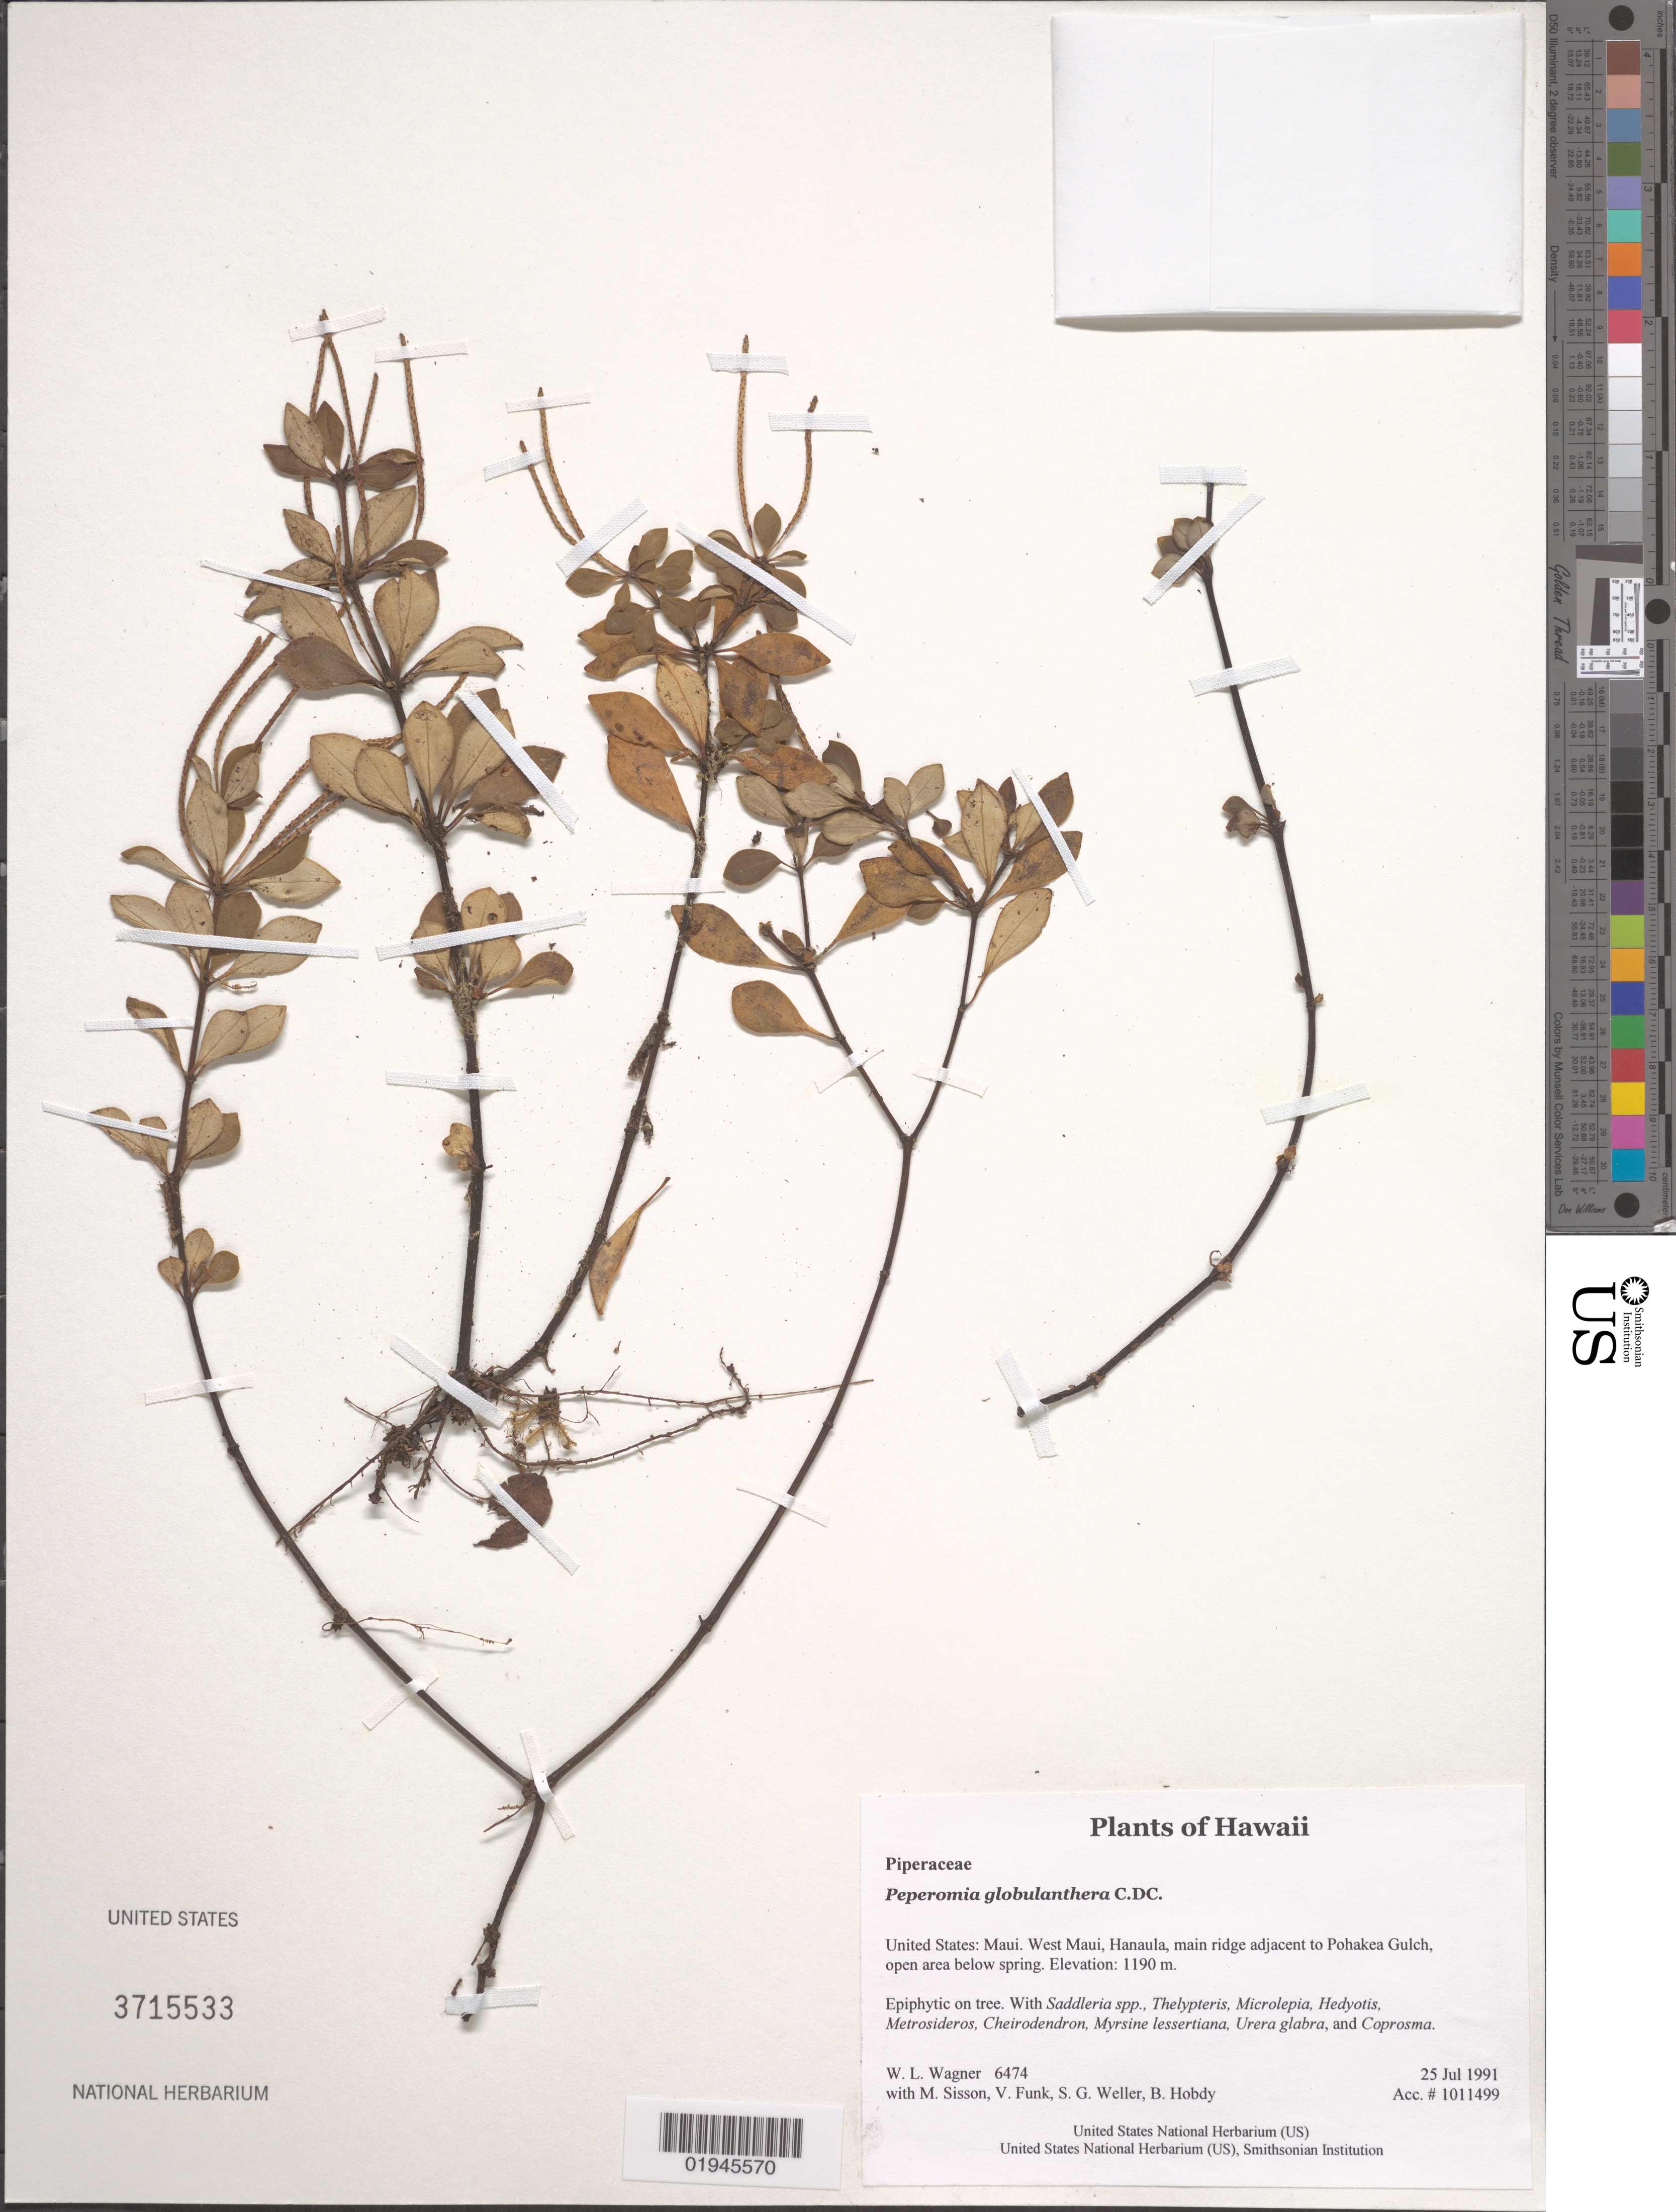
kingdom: Plantae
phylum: Tracheophyta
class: Magnoliopsida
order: Piperales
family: Piperaceae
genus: Peperomia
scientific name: Peperomia globulanthera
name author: C. DC.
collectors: W. L. Wagner, M. Sisson, V. Funk, S. G. Weller & B. Hobdy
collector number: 6474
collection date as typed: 25 Jul 1991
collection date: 1991-07-25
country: United States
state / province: Hawaii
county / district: Maui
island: Maui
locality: West Maui, Hanaula, main ridge adjacent to Pohakea Gulch, open area below spring.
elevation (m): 1190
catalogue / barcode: US 3715533